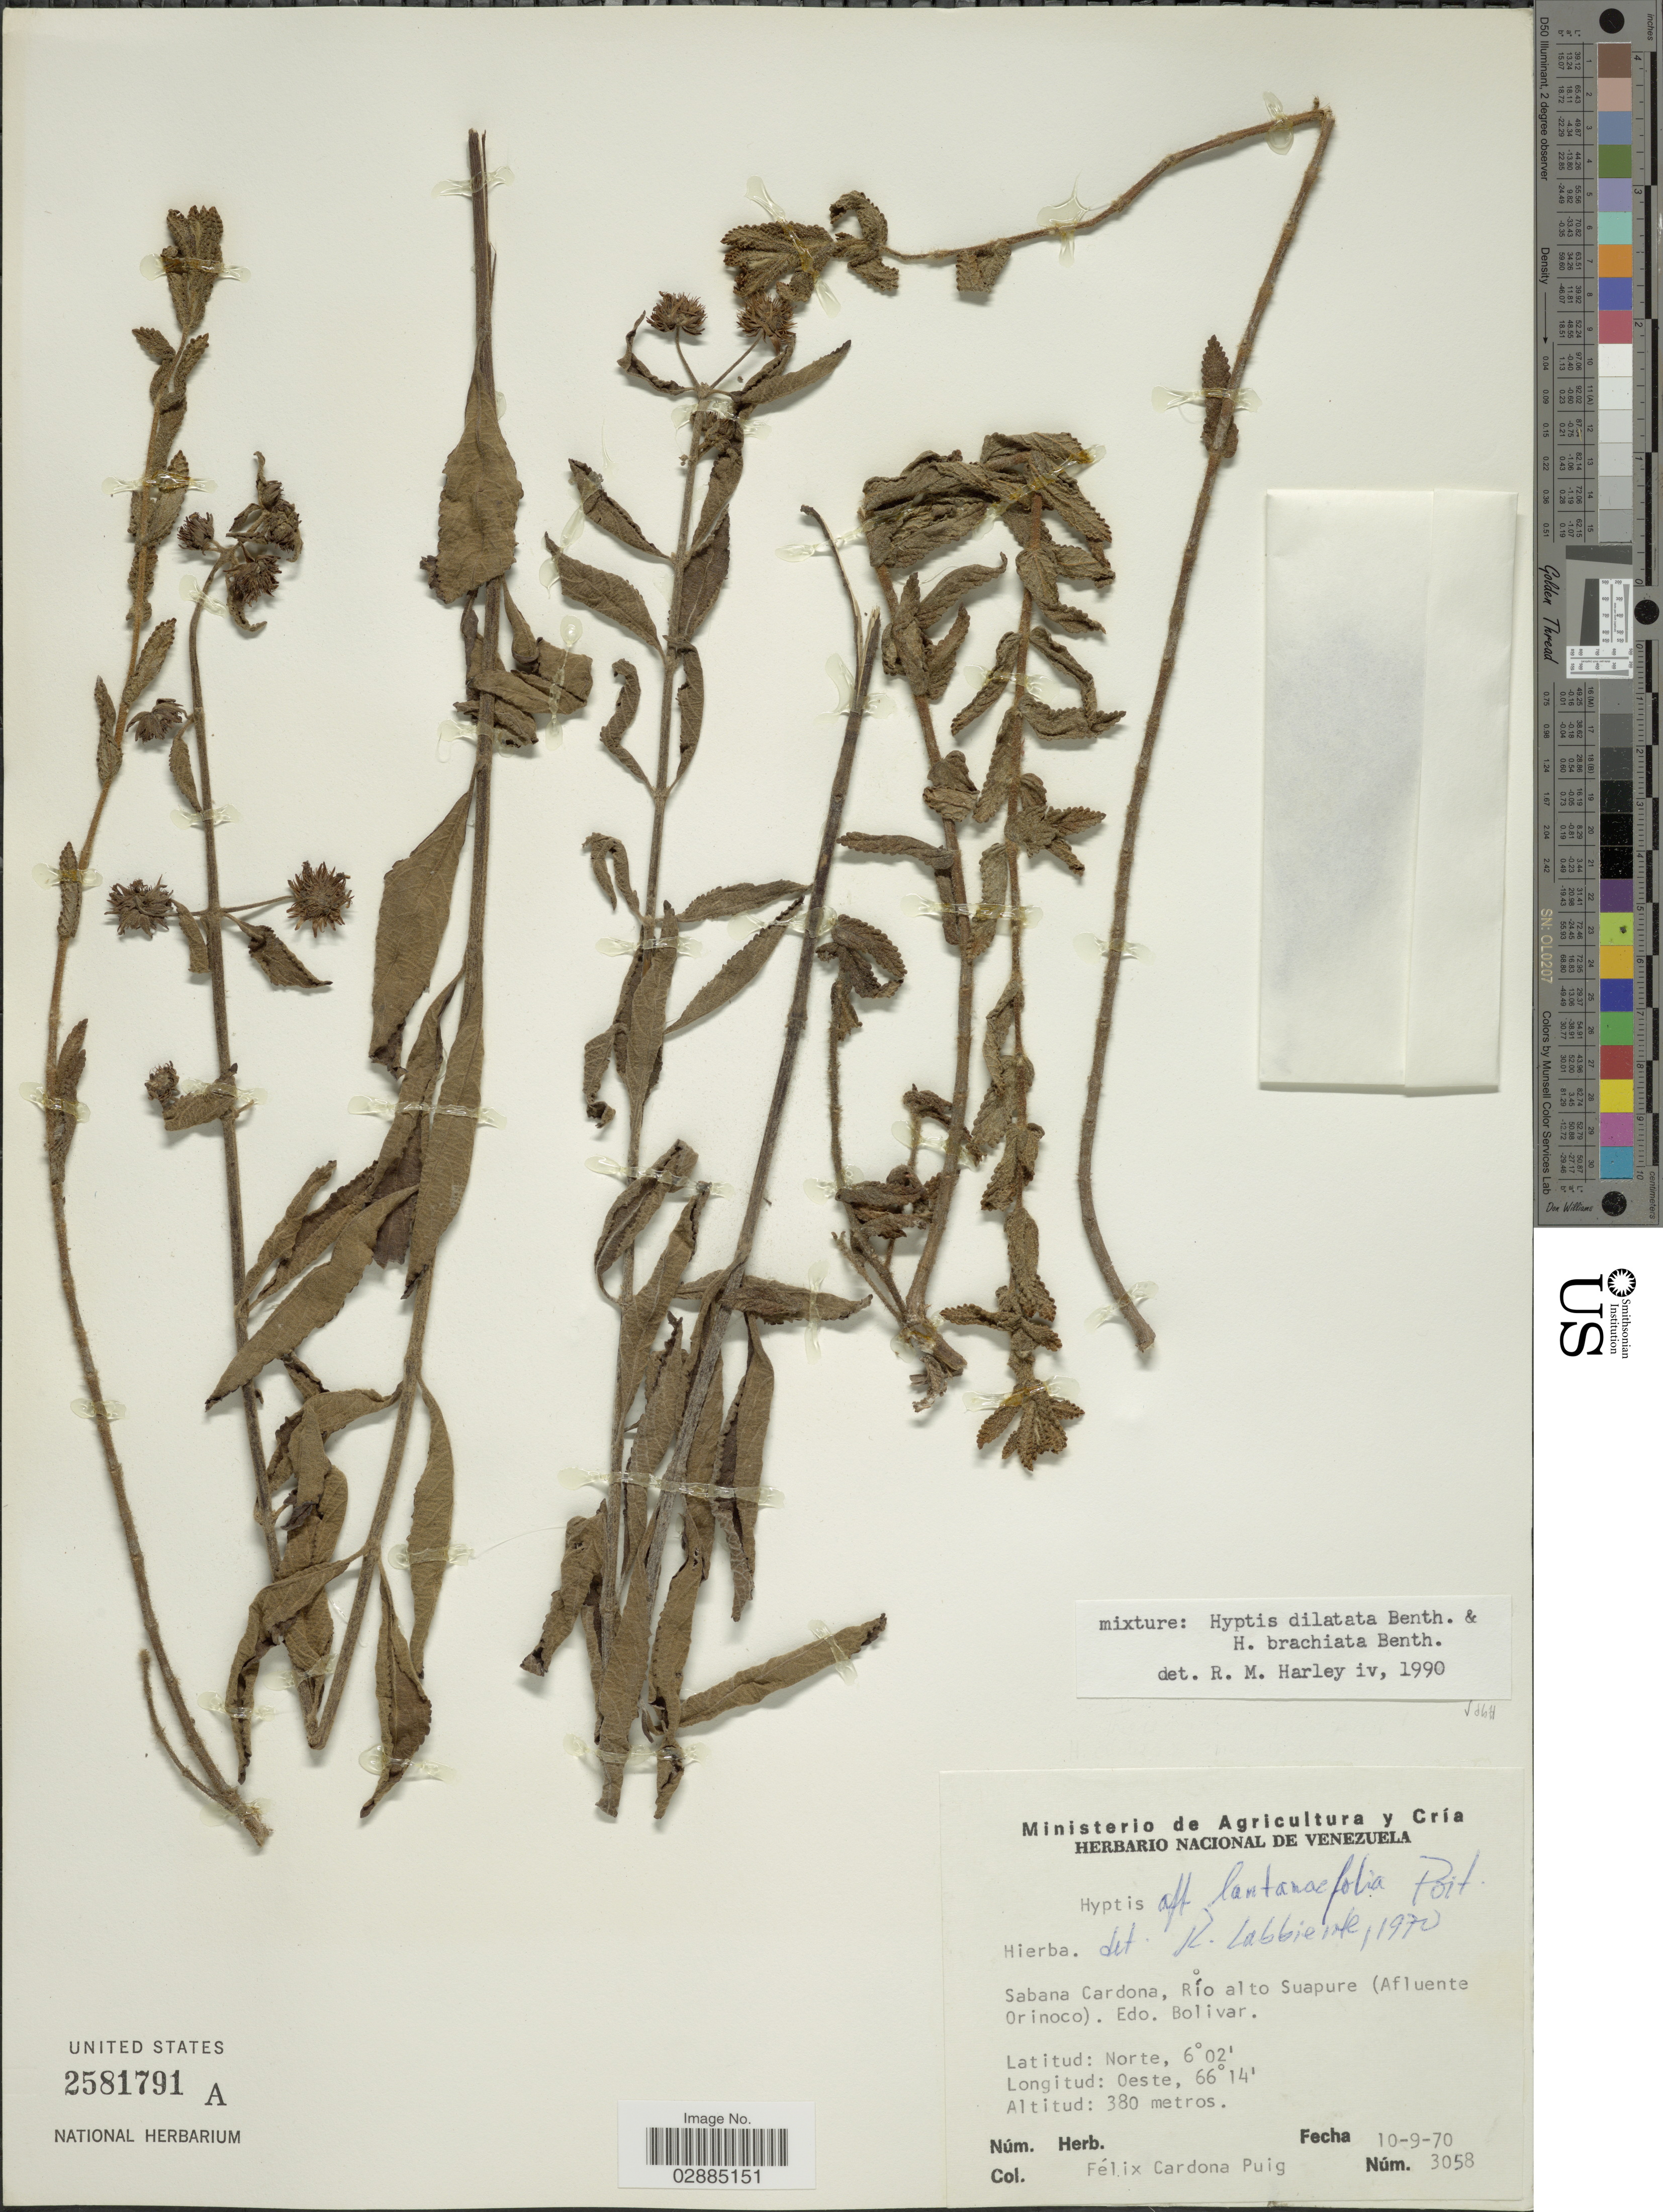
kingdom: Plantae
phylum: Tracheophyta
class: Magnoliopsida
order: Lamiales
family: Lamiaceae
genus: Hyptis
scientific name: Hyptis brachiata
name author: Briq.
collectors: F. Cardona Puig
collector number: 3058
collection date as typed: Transcribed d/m/y: 10/9/70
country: Venezuela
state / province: Bolivar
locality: Sabana Cardona, Río alto Suapure (Afluente Orinoco).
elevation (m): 380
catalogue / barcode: US 2581791A